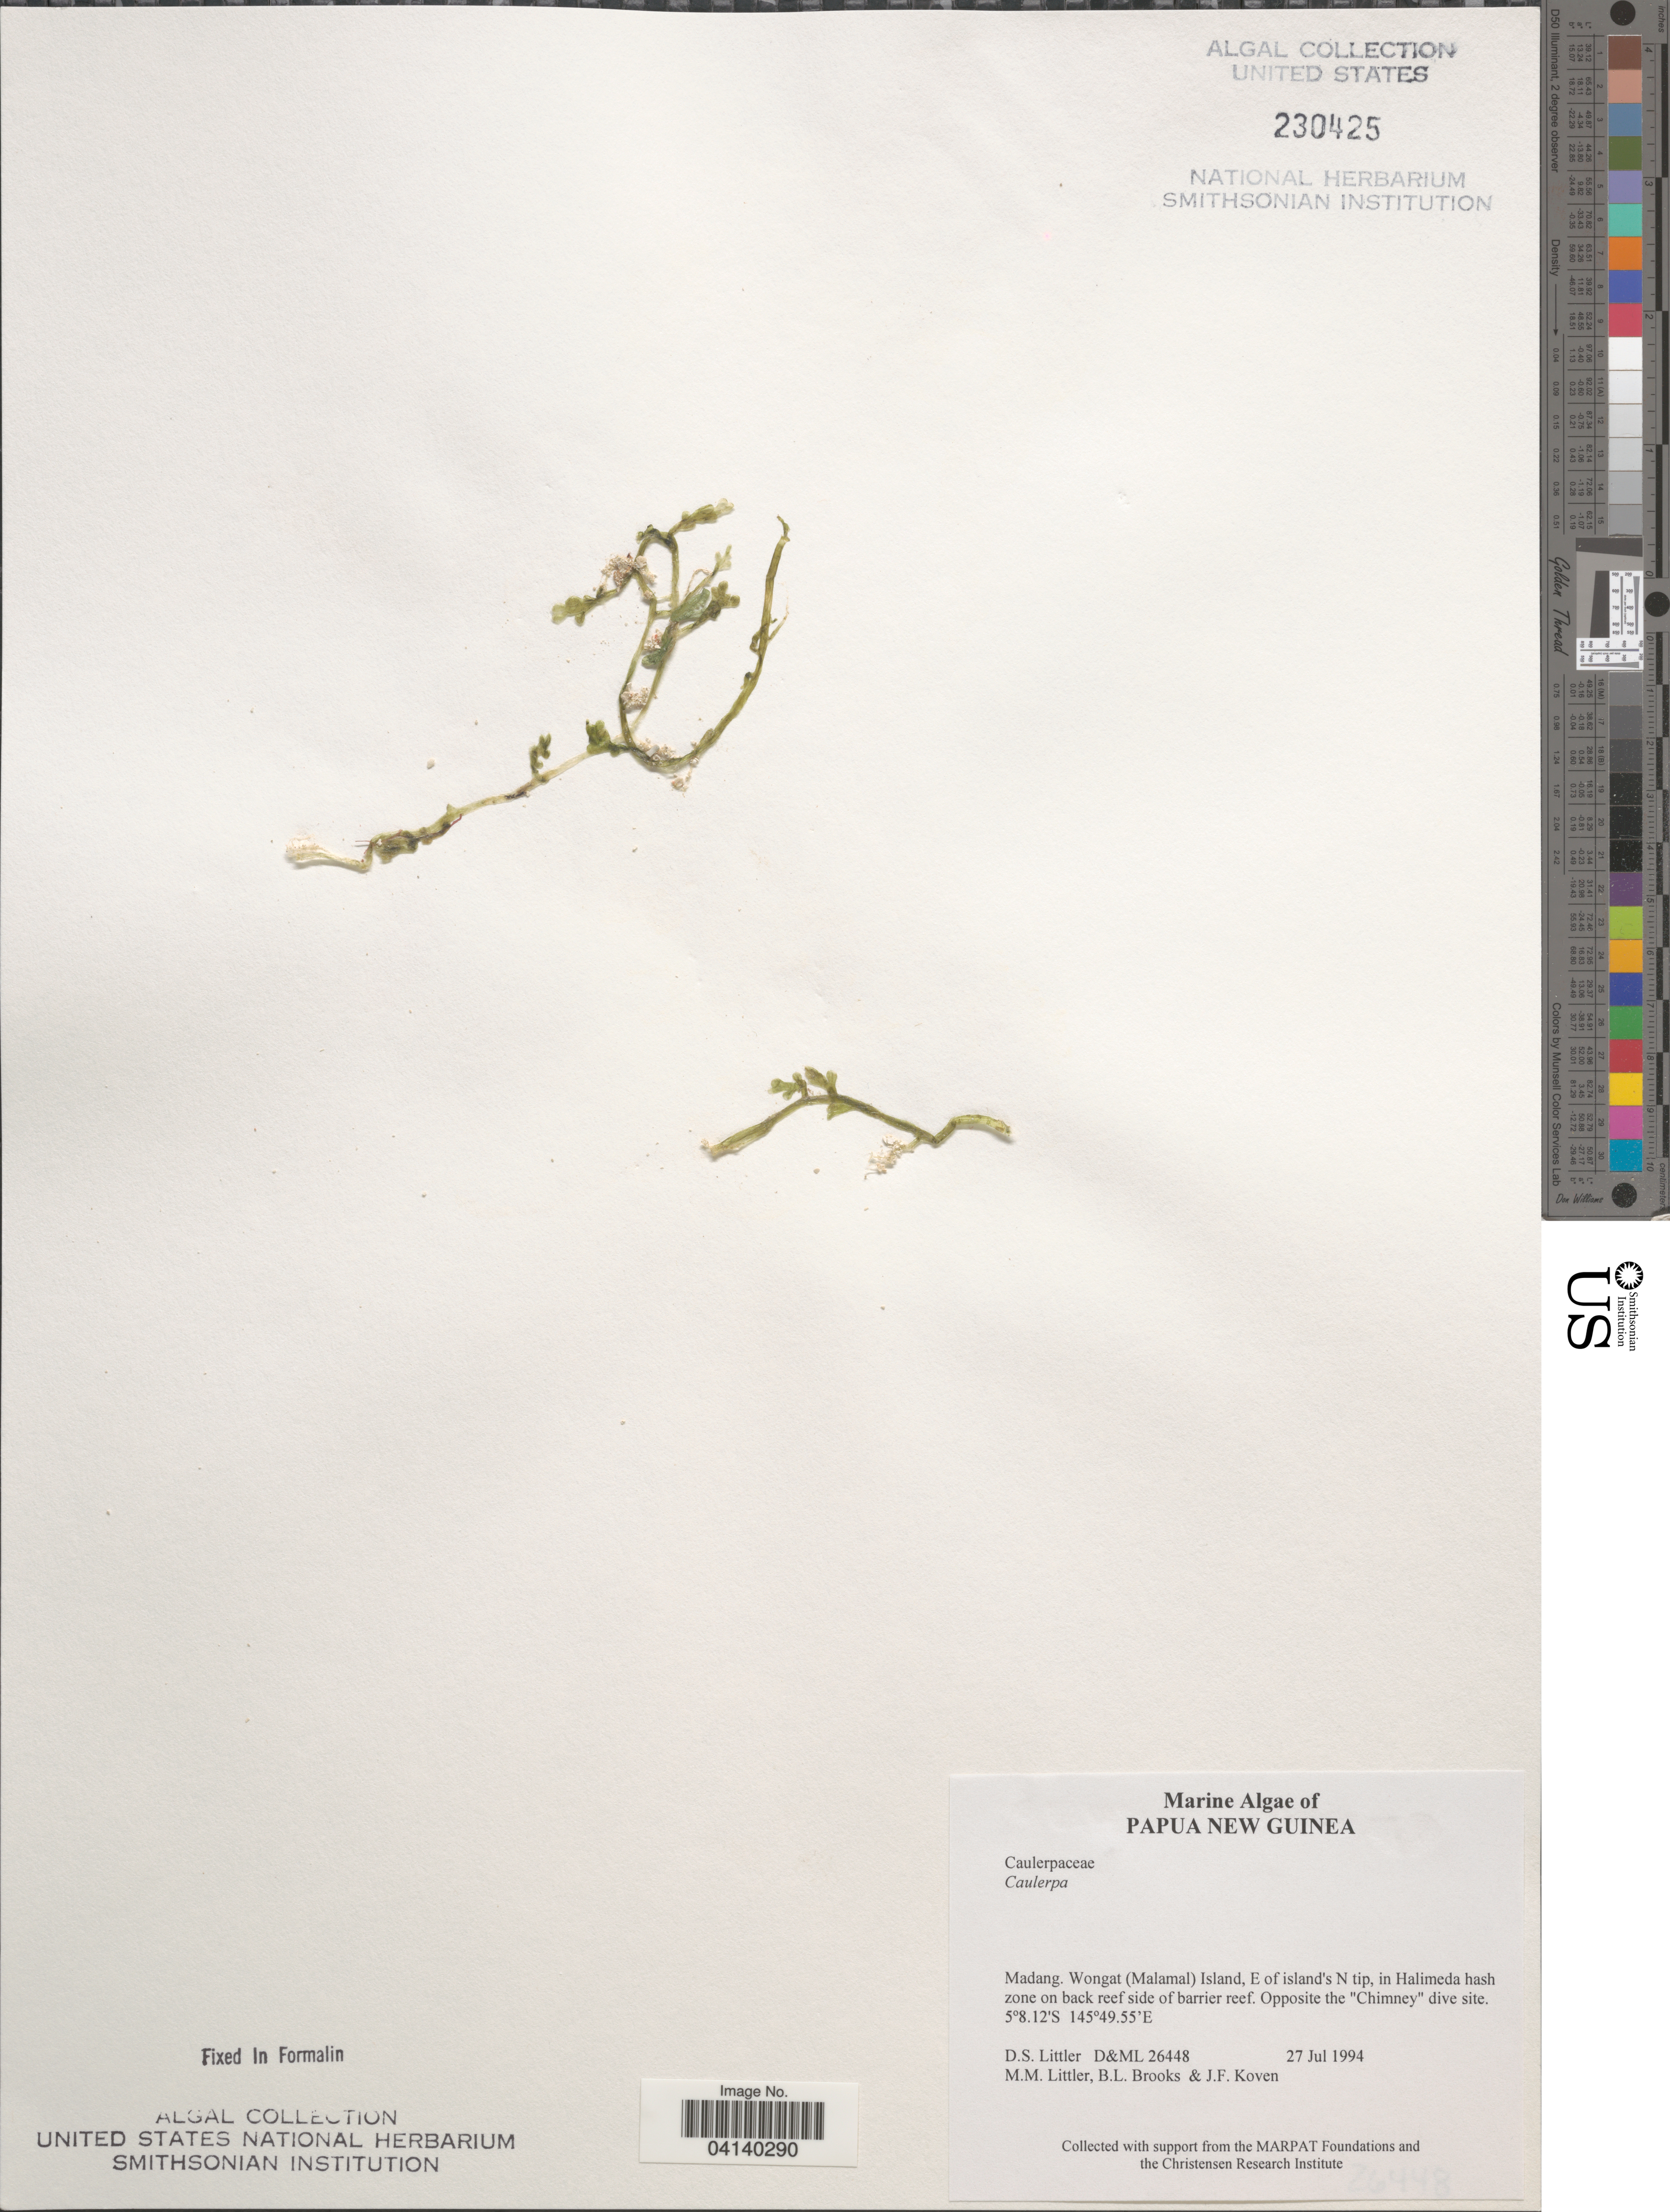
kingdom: Plantae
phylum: Chlorophyta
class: Ulvophyceae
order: Bryopsidales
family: Caulerpaceae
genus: Caulerpa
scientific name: Caulerpa sp.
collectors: D. S. Littler, B. Brooks & J. Koven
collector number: D&ML26448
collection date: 1994-07-27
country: Papua New Guinea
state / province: Madang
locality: Wongat (Malamal) Island, E of island's N tip, In Halimeda hash zone on back reef side of barrier reef. Opposite the "Chimney" dive site.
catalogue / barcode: US 230425